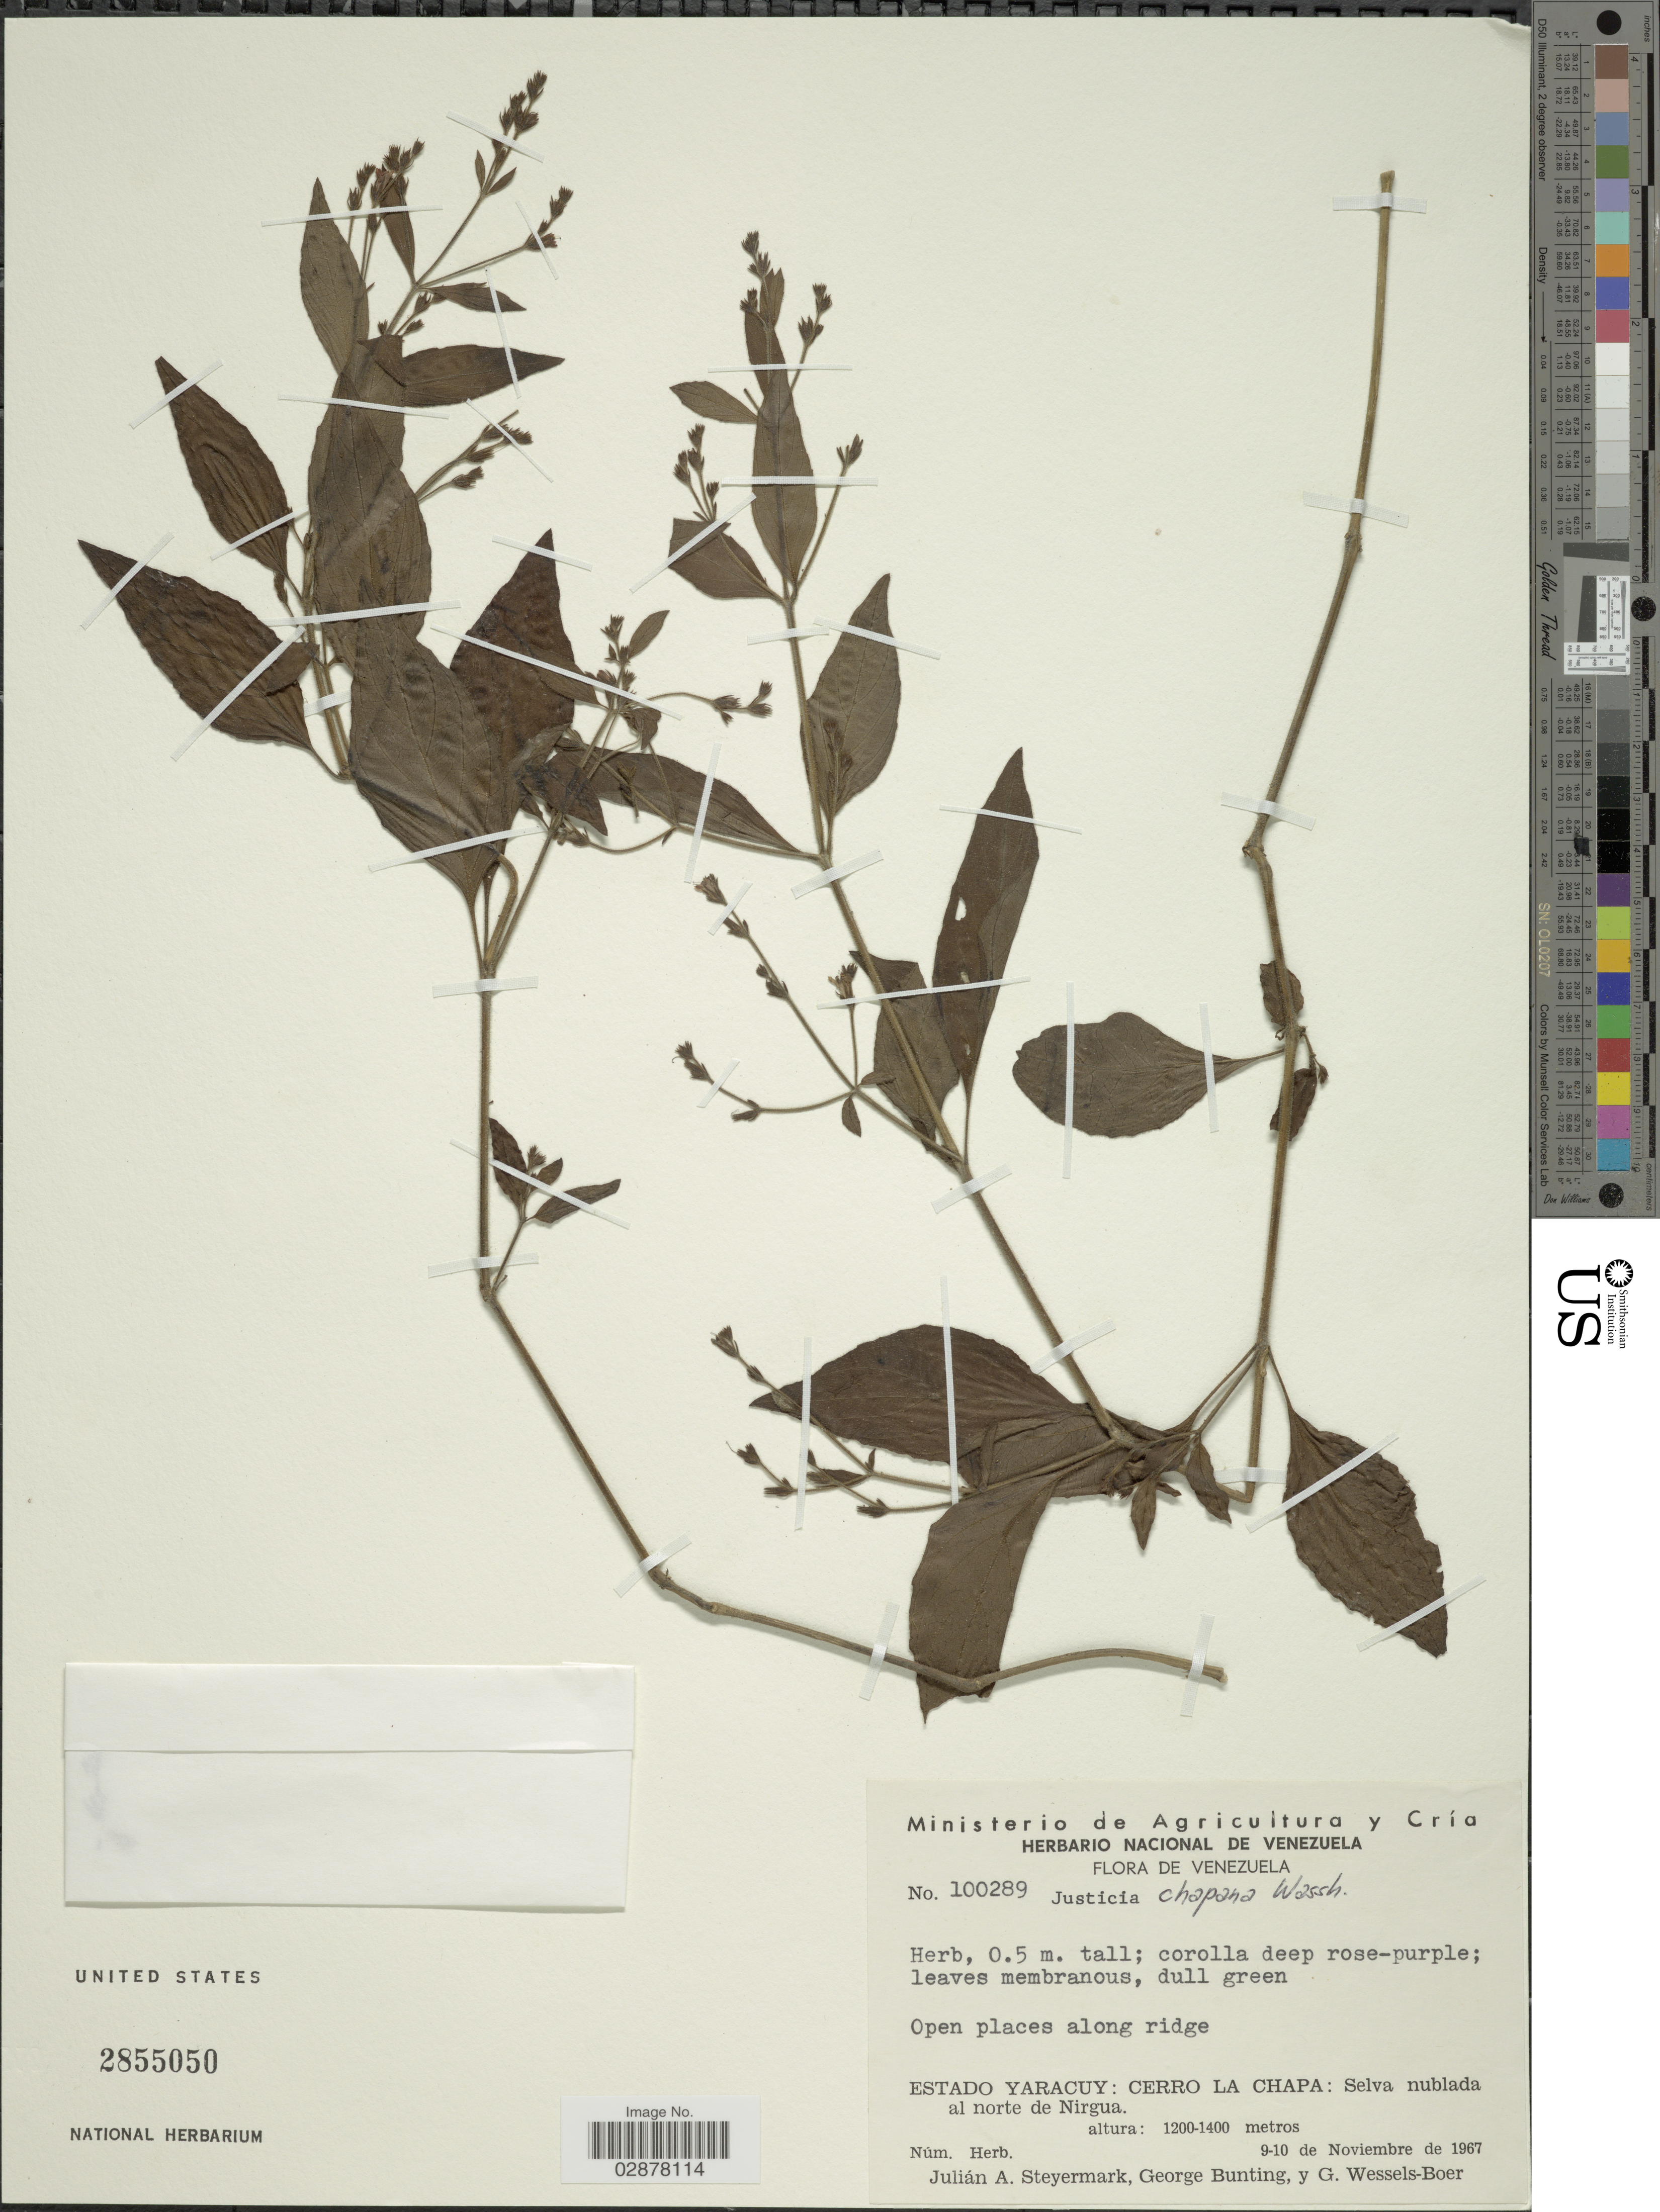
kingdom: Plantae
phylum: Tracheophyta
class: Magnoliopsida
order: Lamiales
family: Acanthaceae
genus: Justicia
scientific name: Justicia chapana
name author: Wassh.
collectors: J. Steyermark, G. S. Bunting & G. Wessels Boer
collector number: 100289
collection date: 1967-10-09/1967-11-10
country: Venezuela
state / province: Yaracuy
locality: Cerro La Chapa, Selva nublada al norte de Nirgua.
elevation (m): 1200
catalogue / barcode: US 2855050